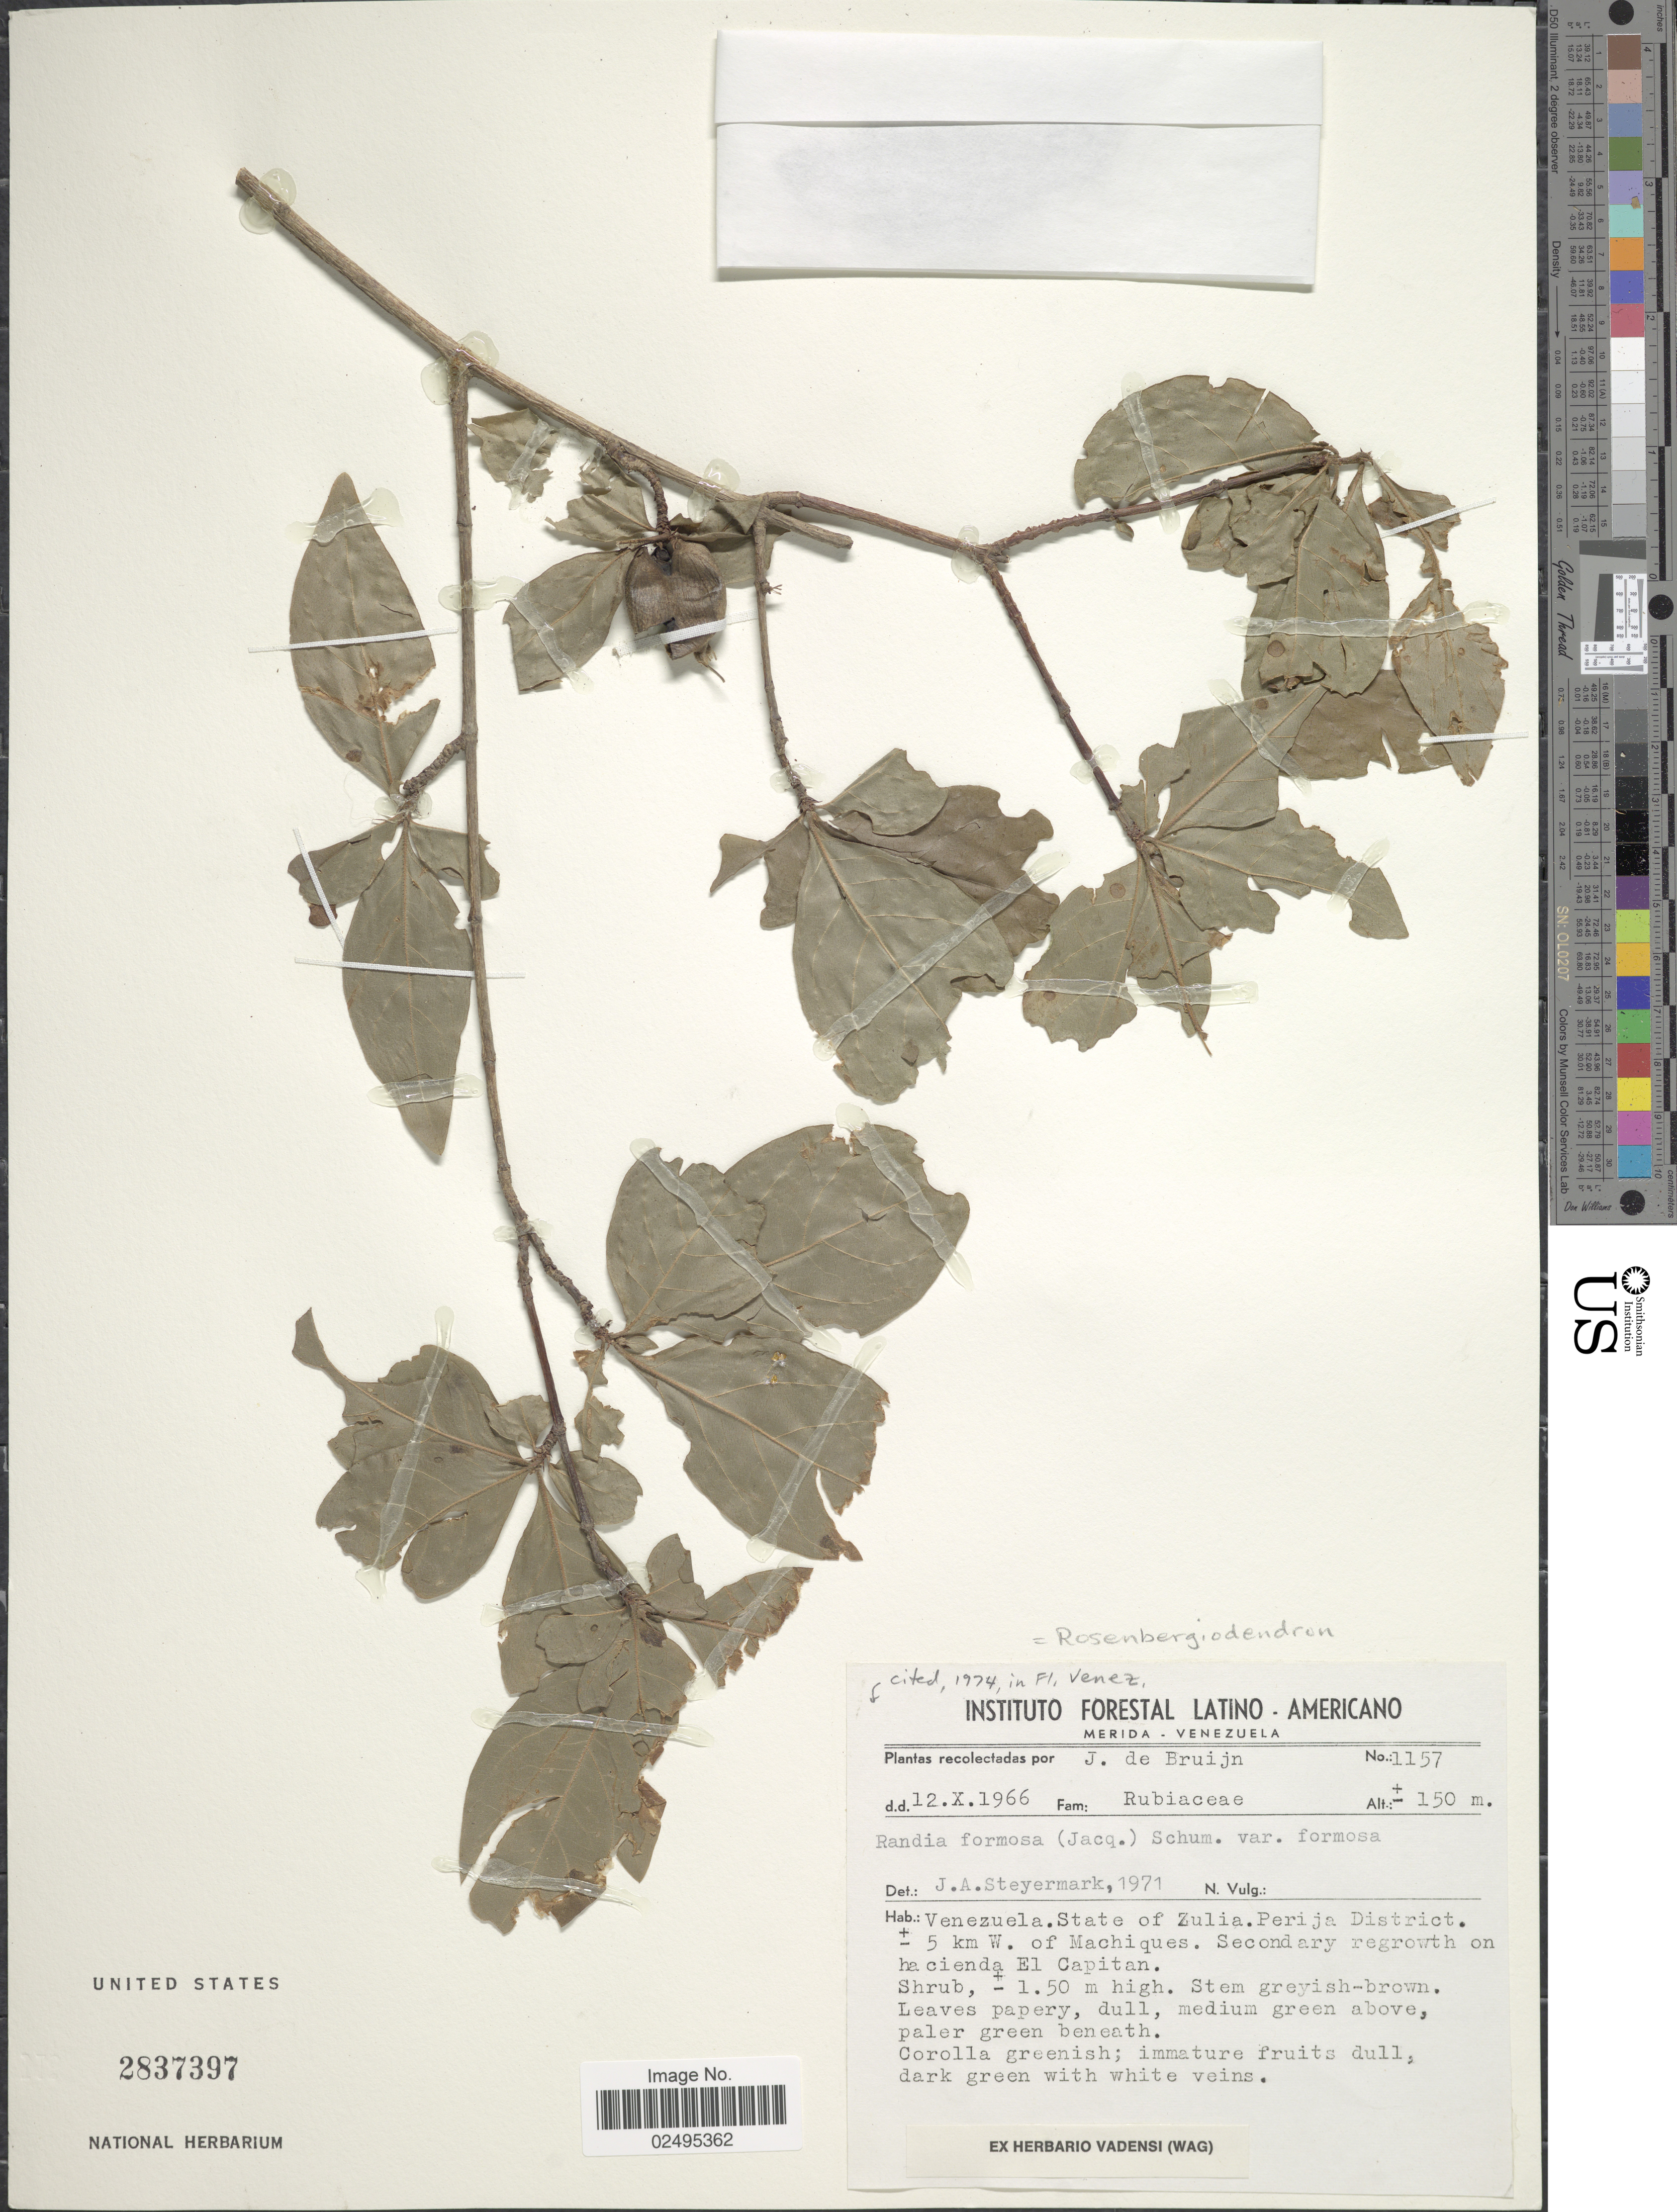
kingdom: Plantae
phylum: Tracheophyta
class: Magnoliopsida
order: Gentianales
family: Rubiaceae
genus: Rosenbergiodendron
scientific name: Rosenbergiodendron formosum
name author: (Jacq.) Fagerl.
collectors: J. Bruijn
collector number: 1157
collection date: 1966-10-12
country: Venezuela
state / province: Zulia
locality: Venezuela, State of Zulia, Perija District, 5 km. W. of Machiques, Secondary regrowth on hacienda El Capitan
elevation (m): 150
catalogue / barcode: US 2837397